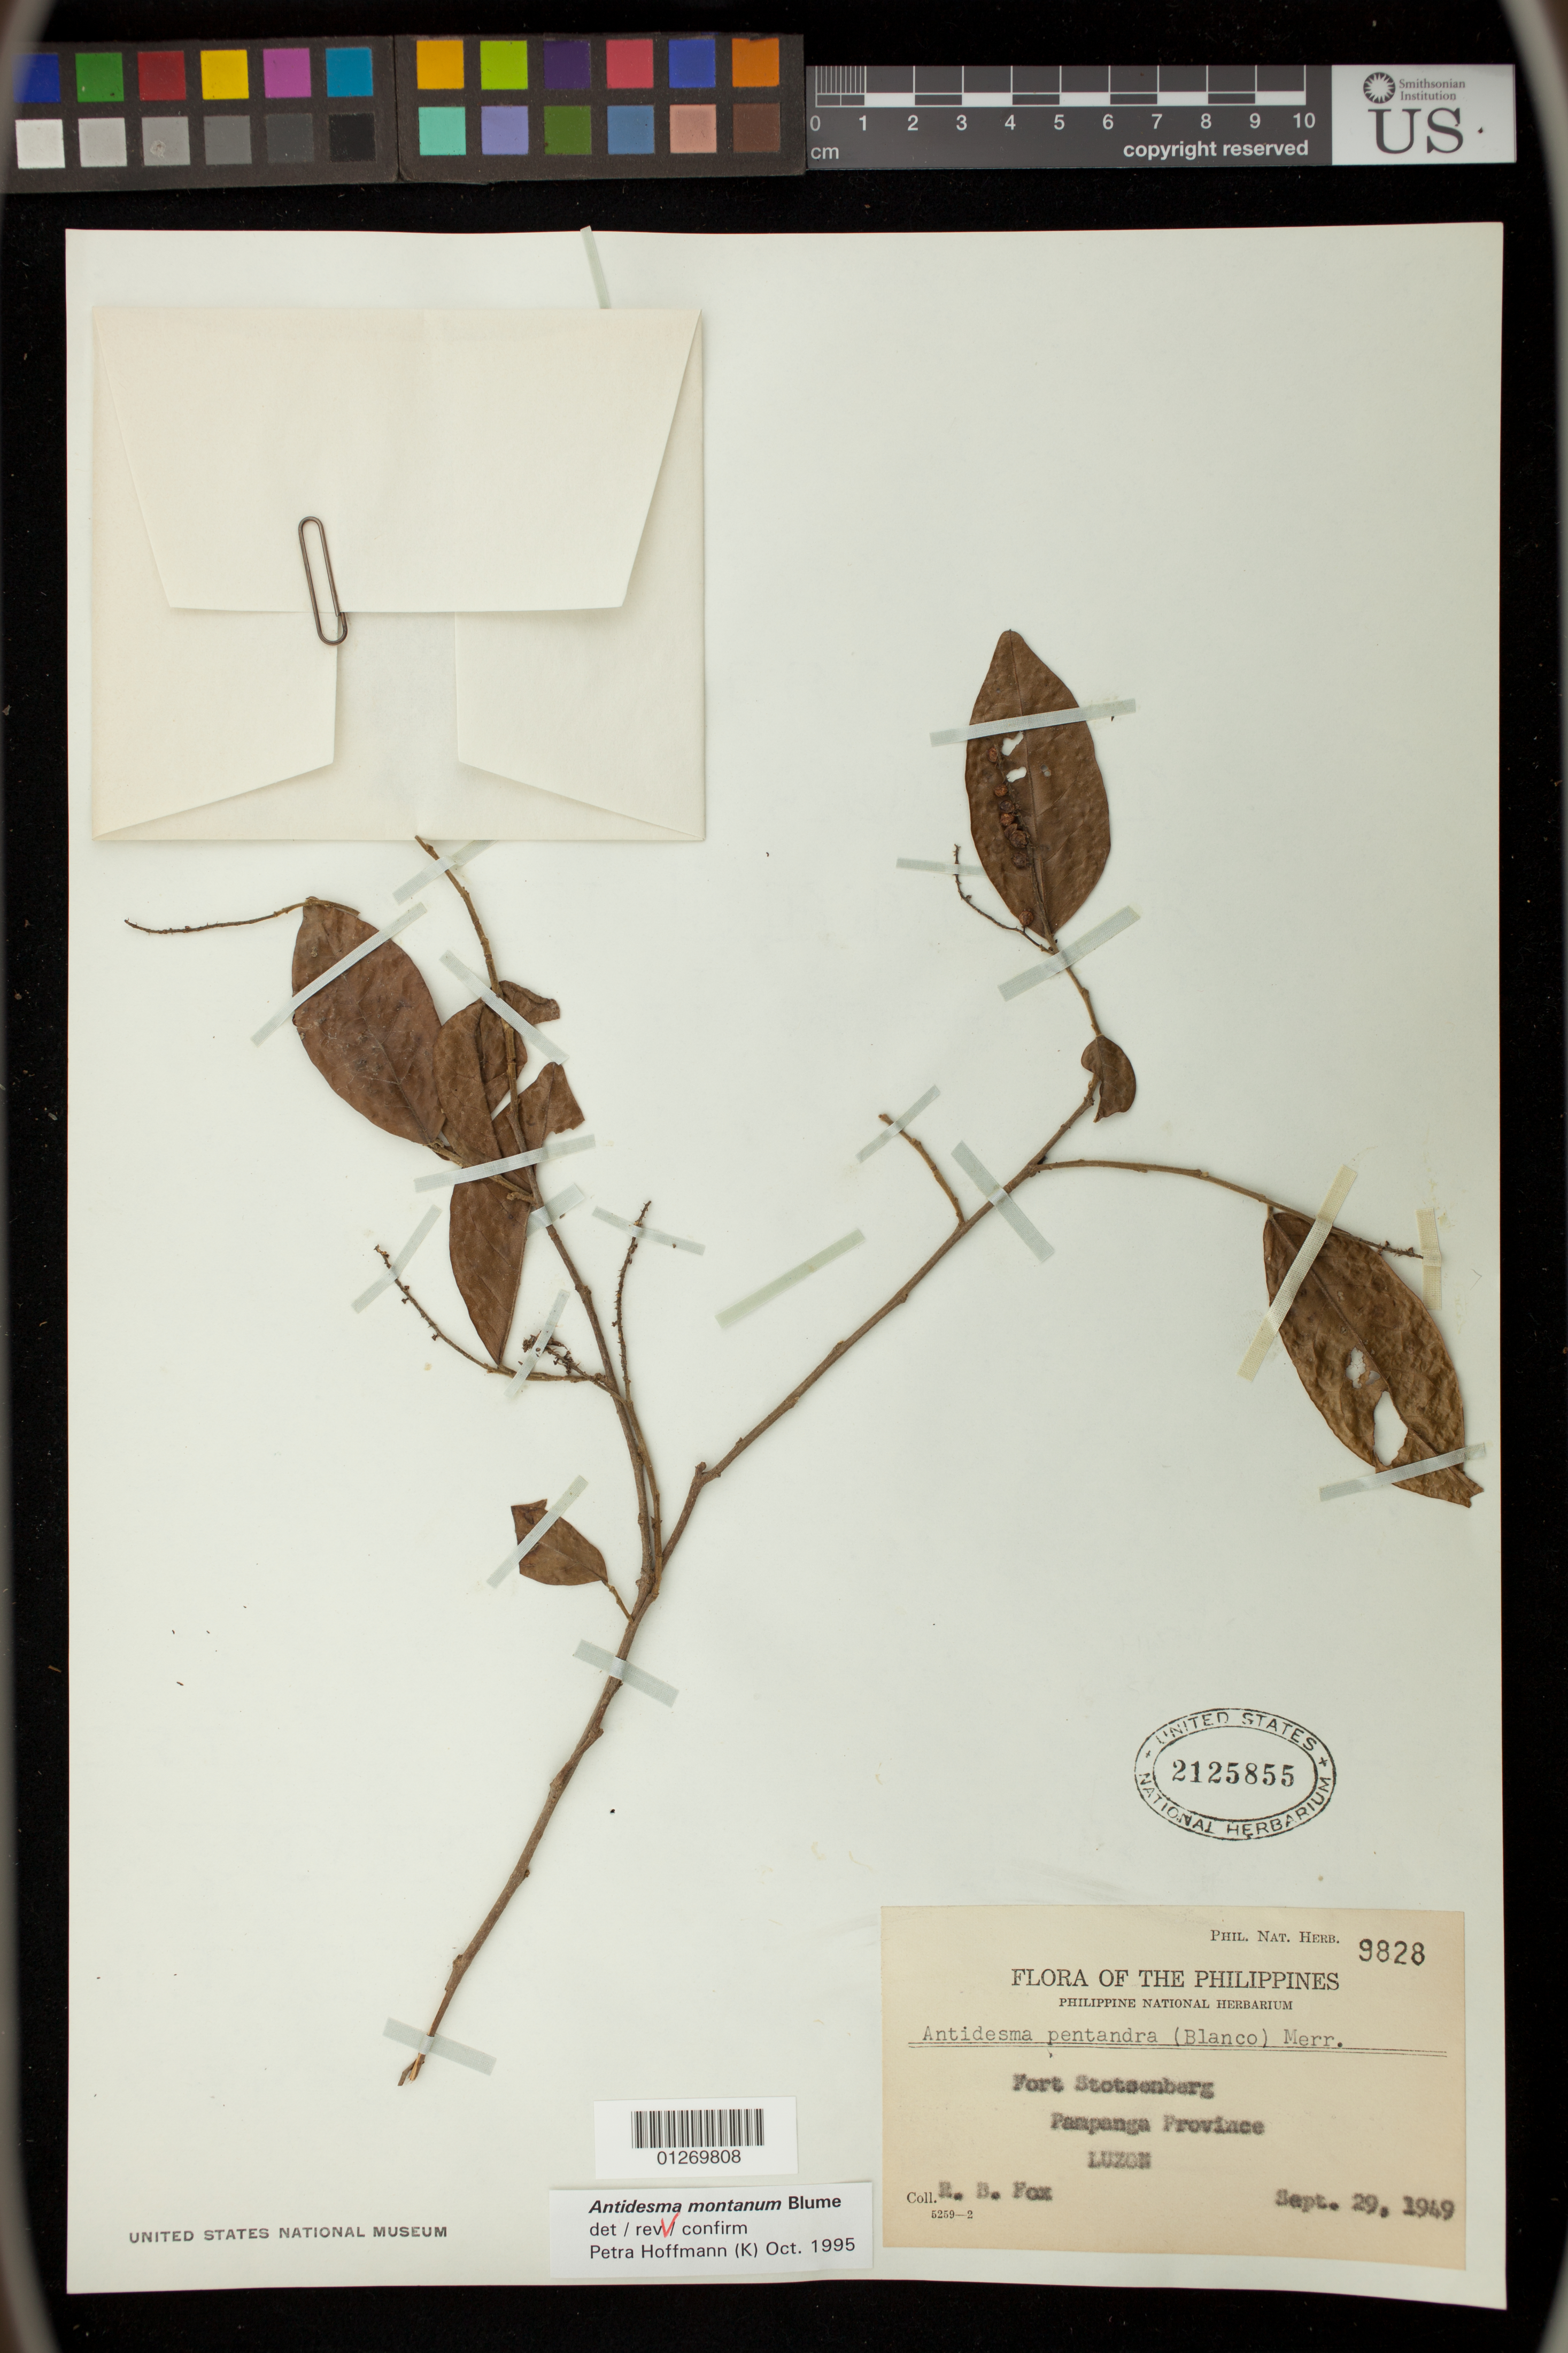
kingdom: Plantae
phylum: Tracheophyta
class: Magnoliopsida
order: Malpighiales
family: Phyllanthaceae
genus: Antidesma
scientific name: Antidesma montanum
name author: Blume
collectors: R. Fox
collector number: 9828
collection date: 1949-09-29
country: Philippines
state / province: Central Luzon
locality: Fort Stotsenburg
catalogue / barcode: US 2125855